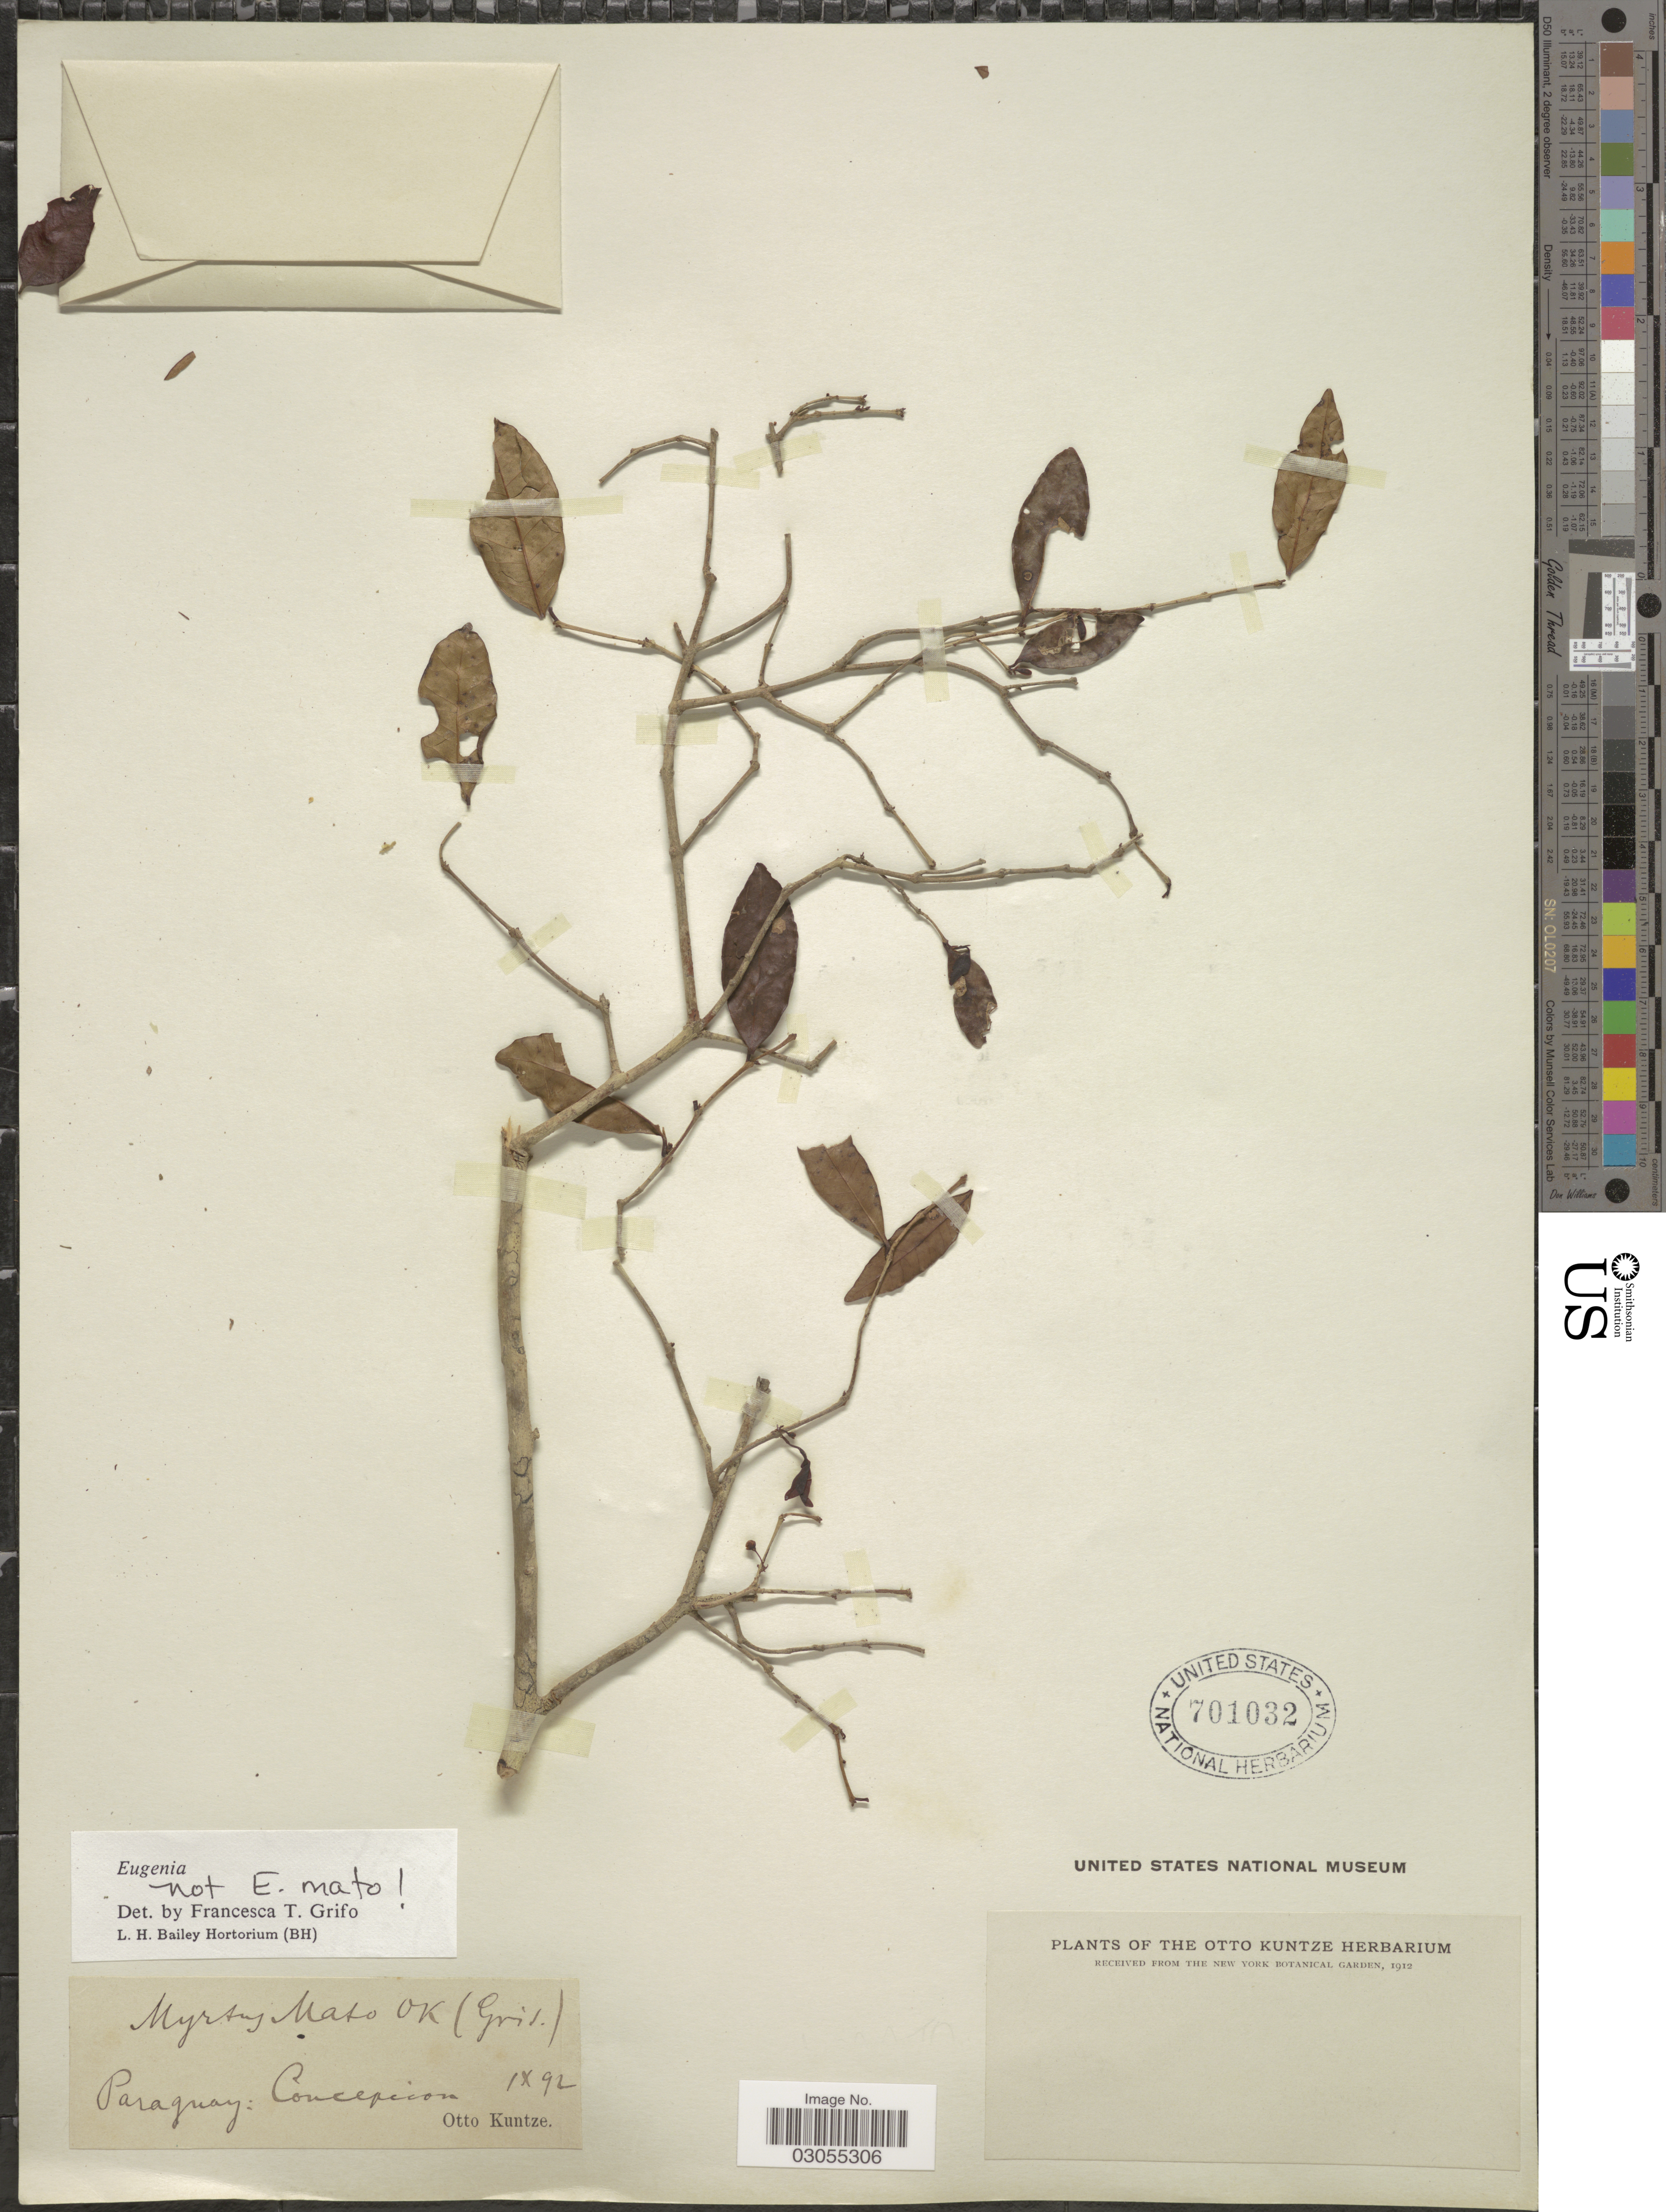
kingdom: Plantae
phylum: Tracheophyta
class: Magnoliopsida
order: Myrtales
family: Myrtaceae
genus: Eugenia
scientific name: Eugenia sp.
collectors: C.E.O. Kuntze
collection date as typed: Transcribed d/m/y: /9/92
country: Paraguay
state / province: Concepcion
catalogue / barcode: US 701032